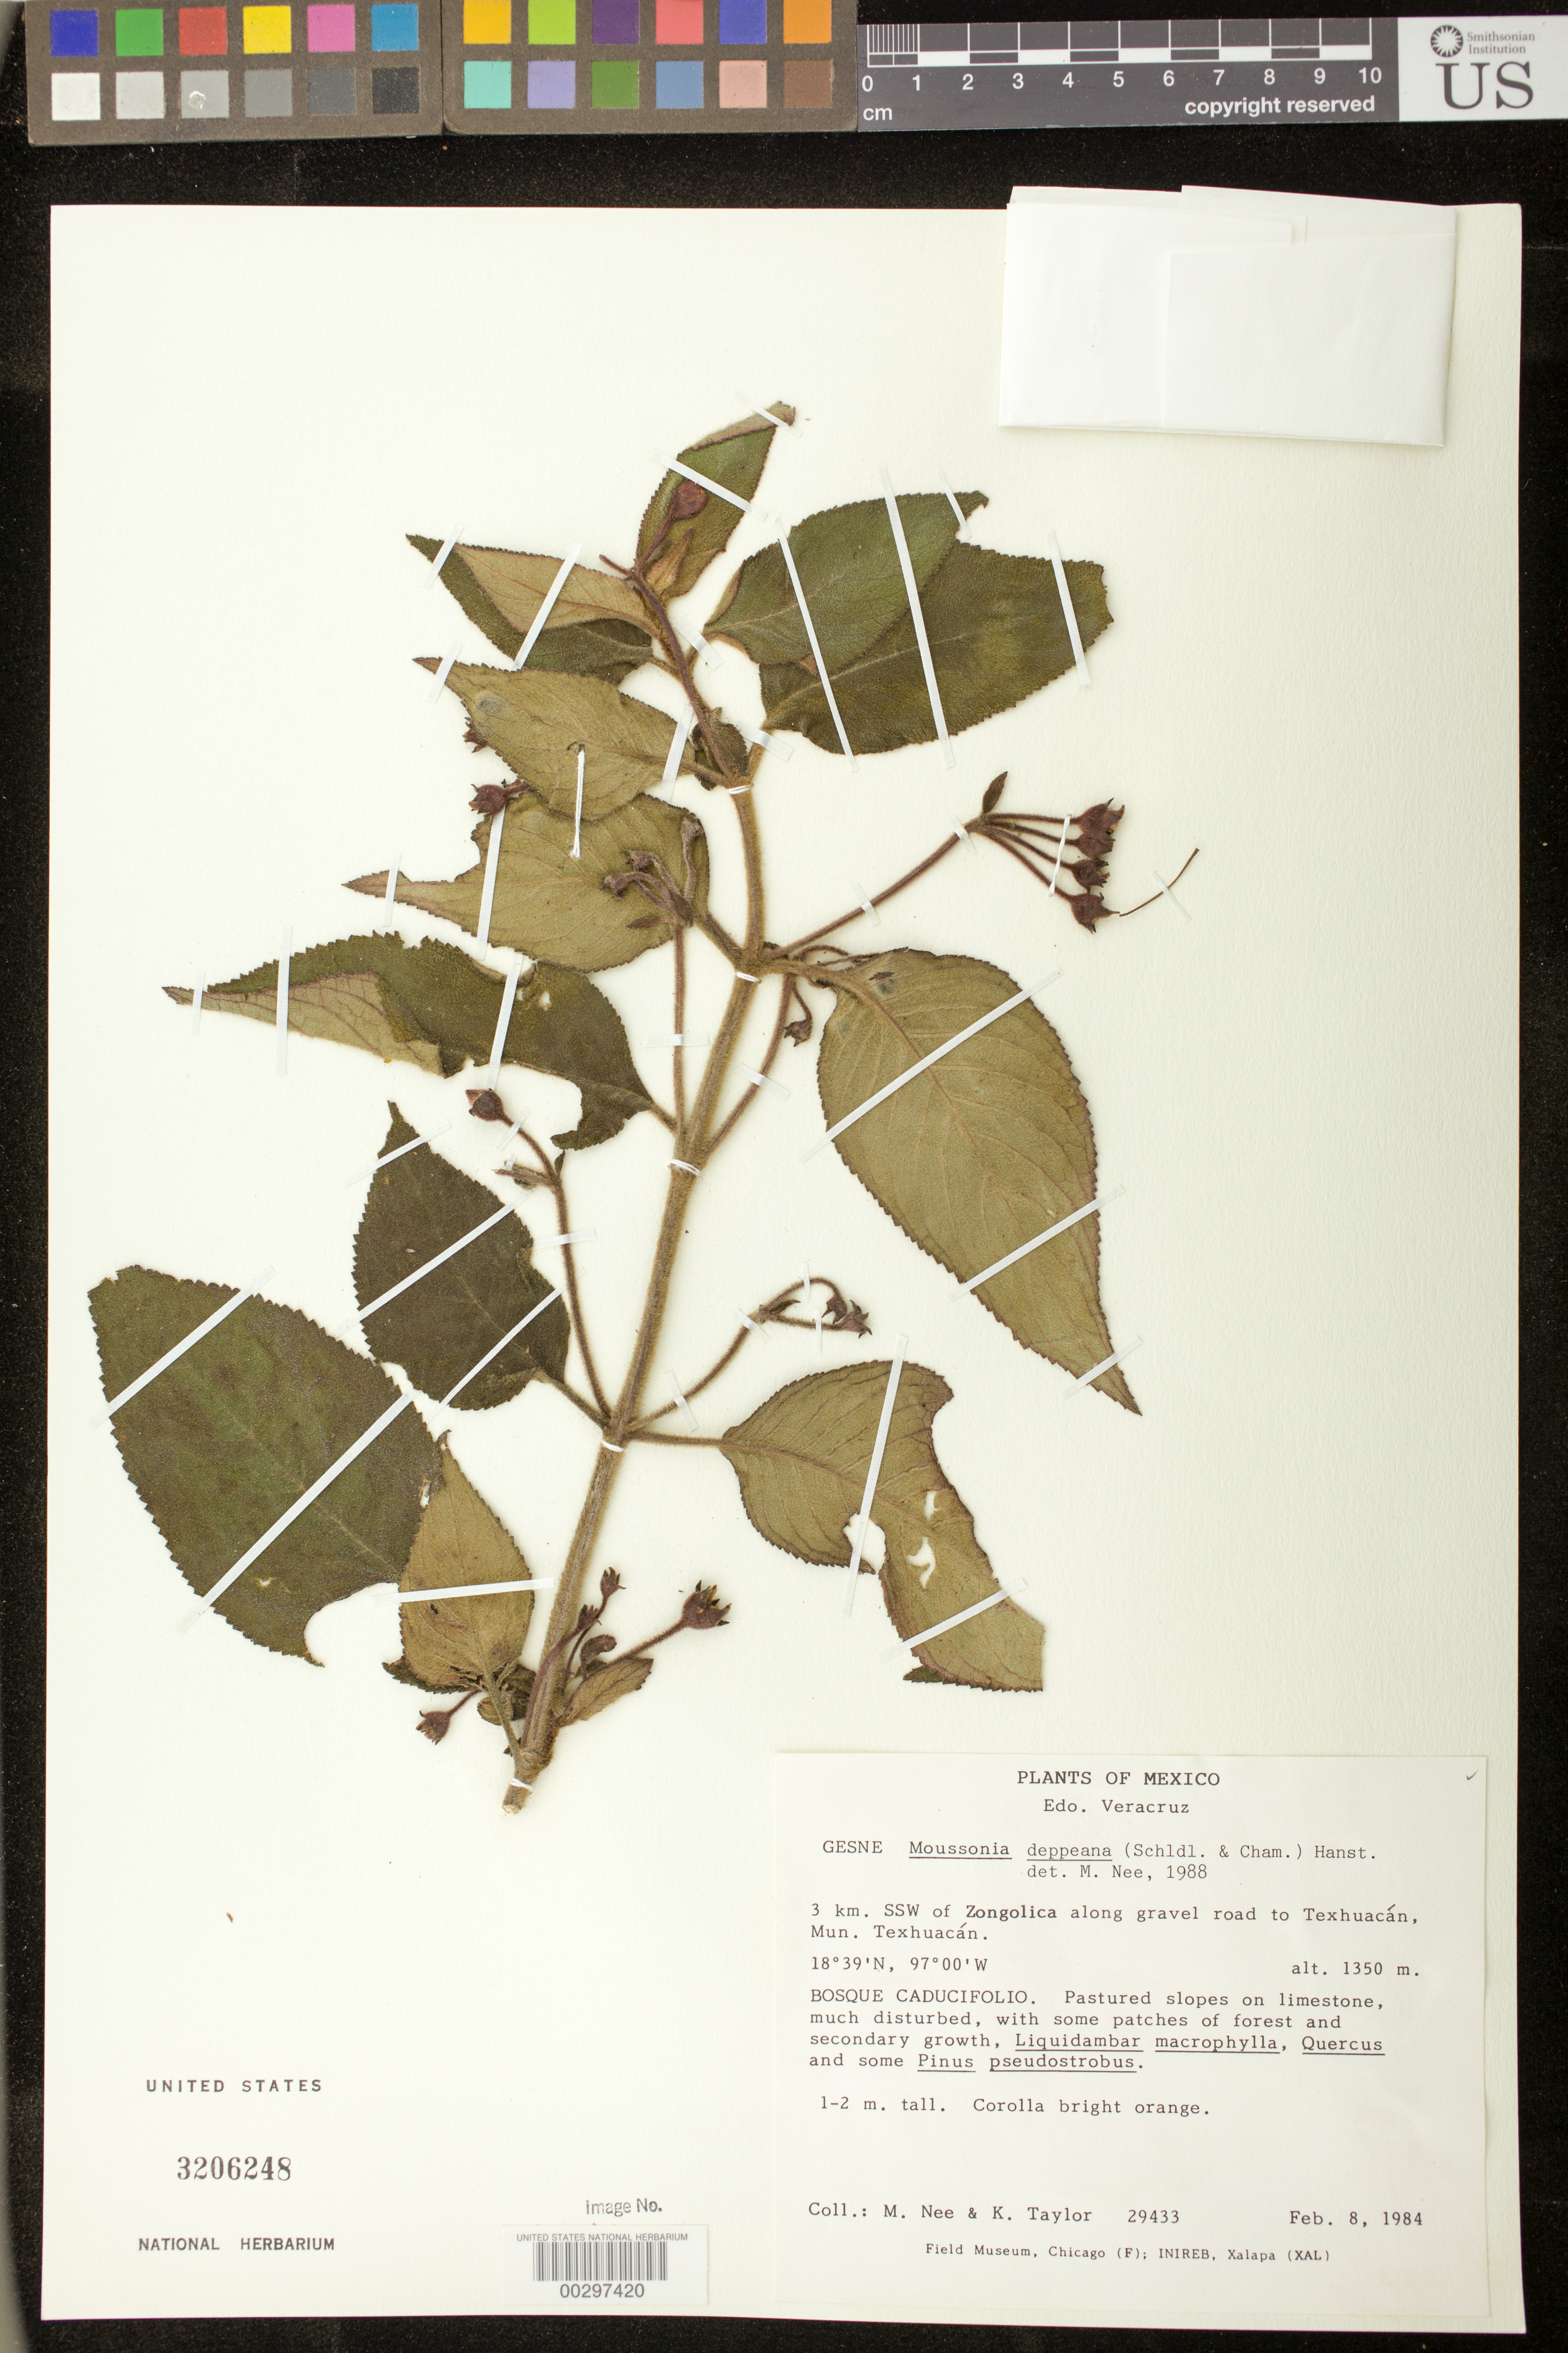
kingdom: Plantae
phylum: Tracheophyta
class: Magnoliopsida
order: Lamiales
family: Gesneriaceae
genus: Moussonia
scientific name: Moussonia deppeana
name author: (Schltdl. & Cham.) Klotzsch ex Hanst.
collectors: M. Nee & K. Taylor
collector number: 29433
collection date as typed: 08 Feb 1984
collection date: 1984-02-08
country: Mexico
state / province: Veracruz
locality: SSW of Zongolica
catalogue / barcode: US 3206248